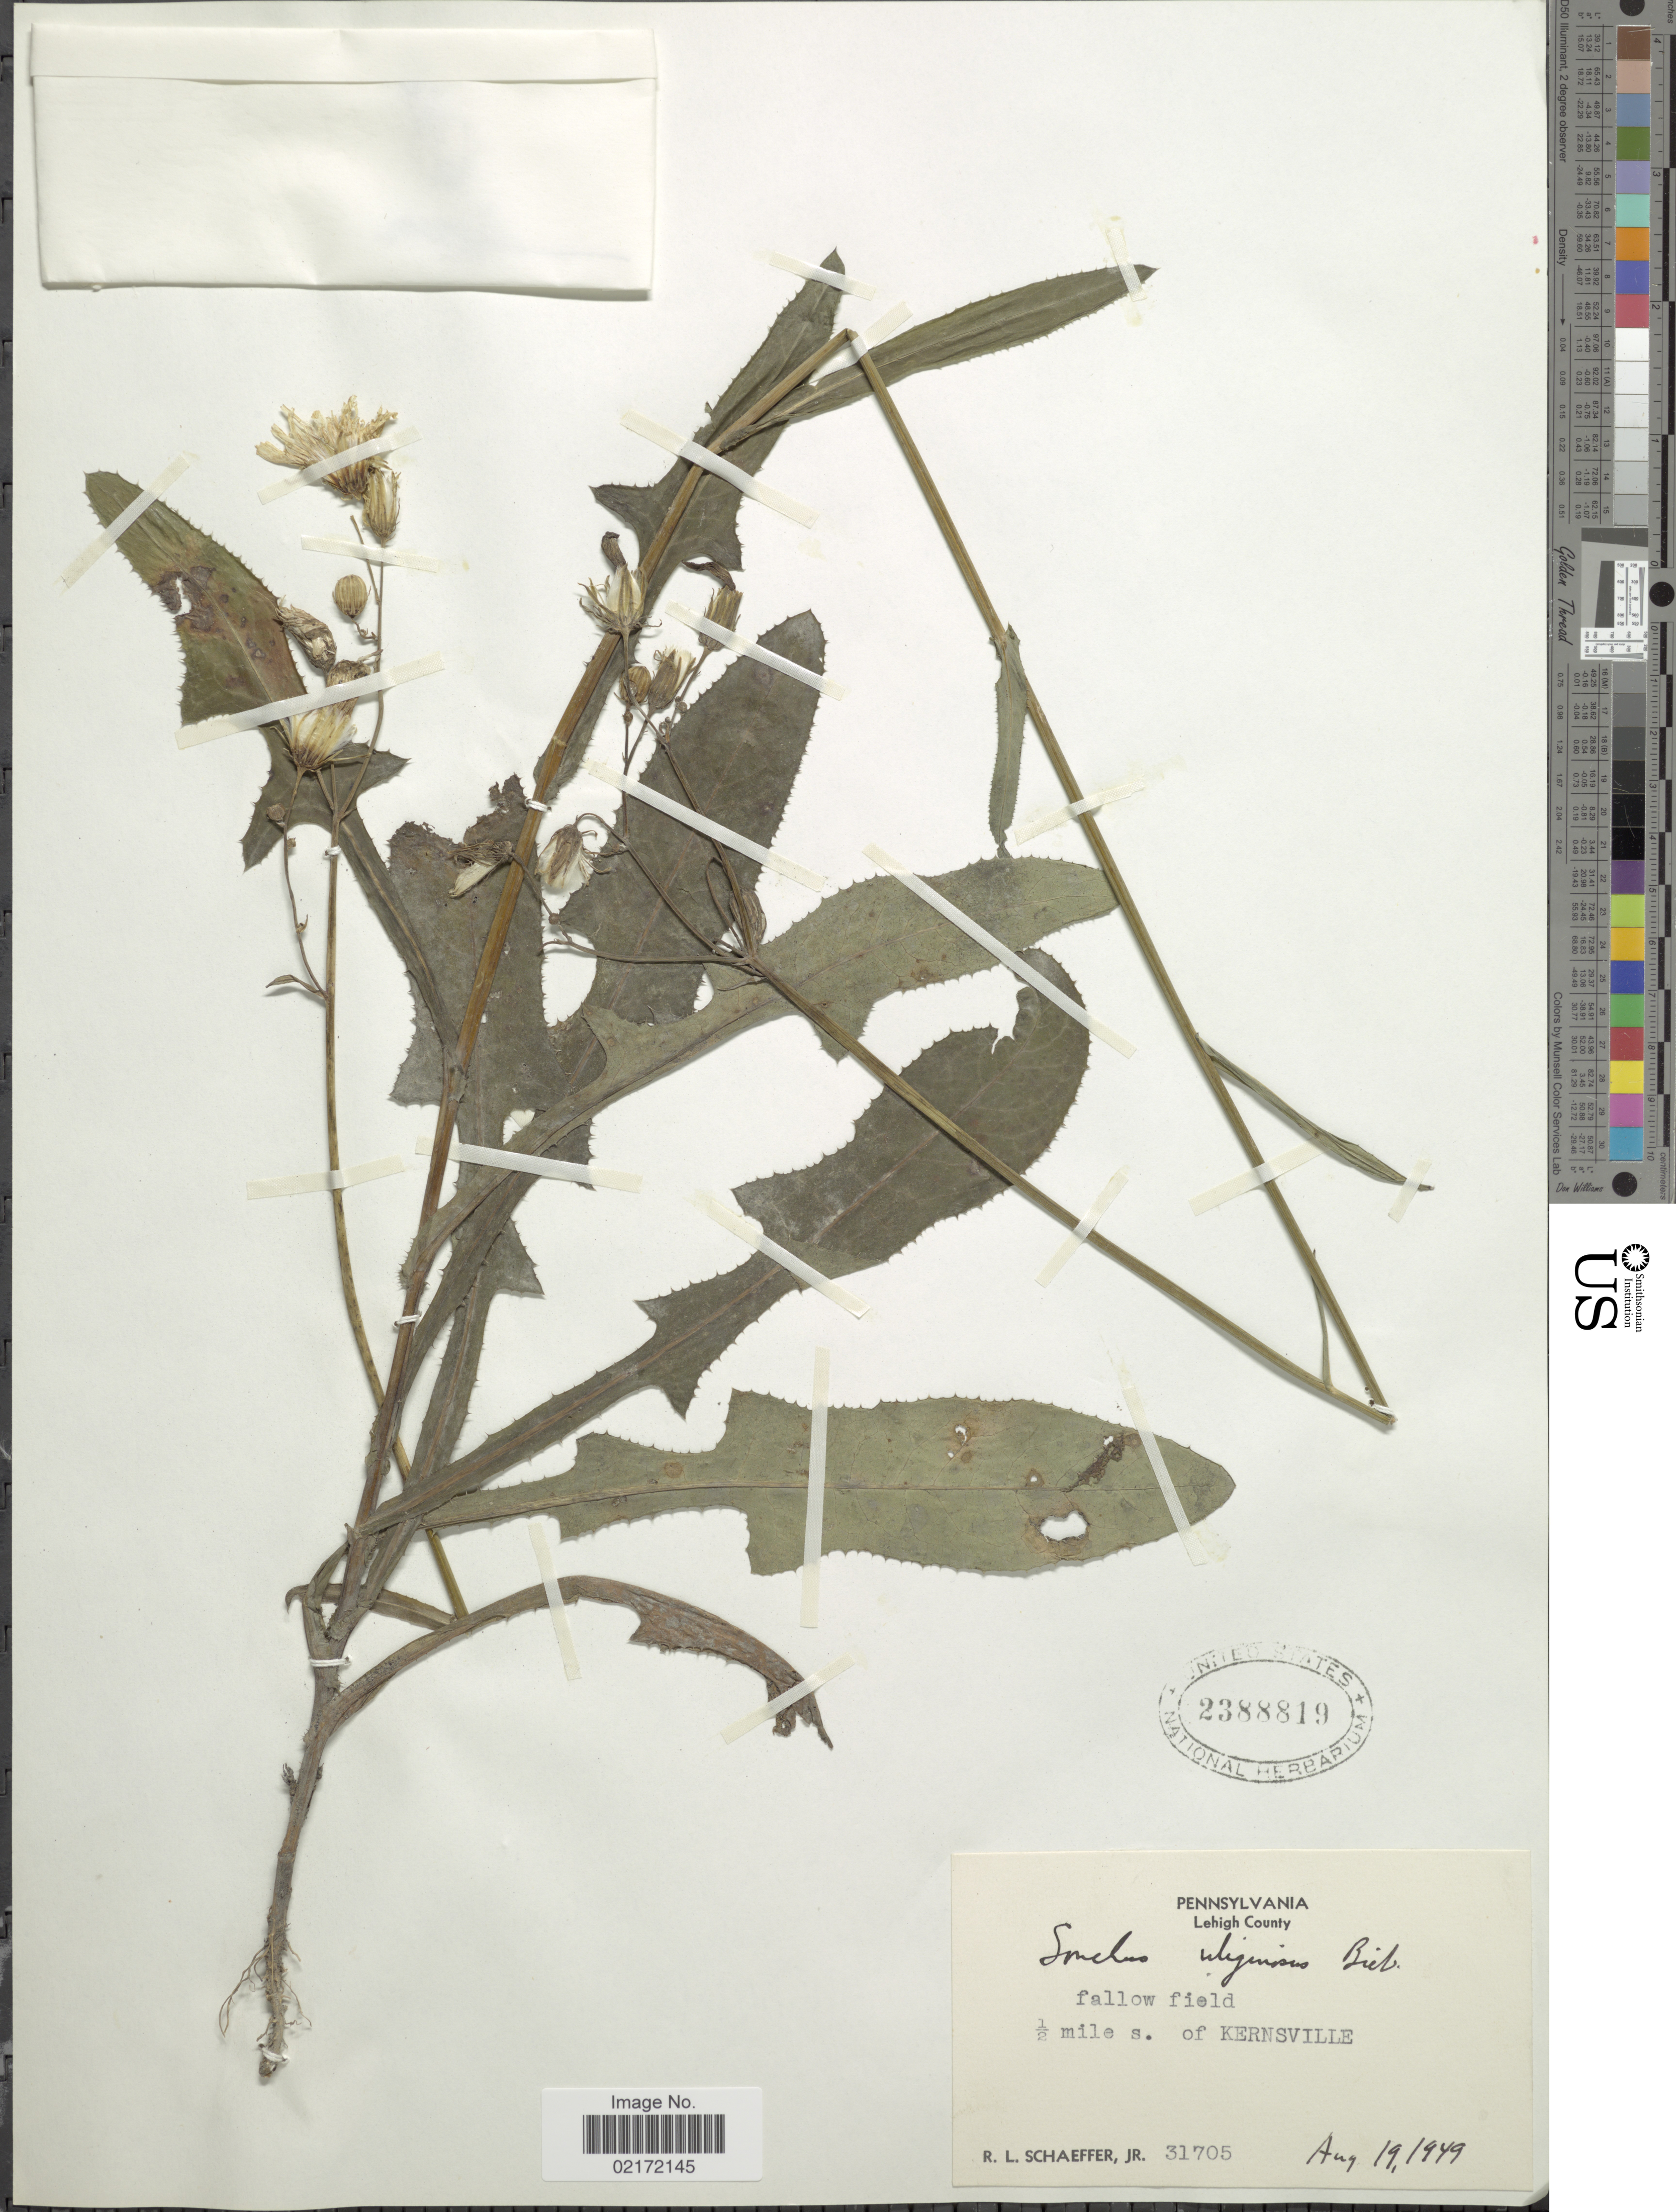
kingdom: Plantae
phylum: Tracheophyta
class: Magnoliopsida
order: Asterales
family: Asteraceae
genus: Sonchus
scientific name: Sonchus arvensis subsp. uliginosus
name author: (M. Bieb.) Nyman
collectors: R. L. Schaeffer Jr.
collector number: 31705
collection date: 1949-08-19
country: United States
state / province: Pennsylvania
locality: Lehigh County. ½ mile s. of Kernsville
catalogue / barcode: US 2388819